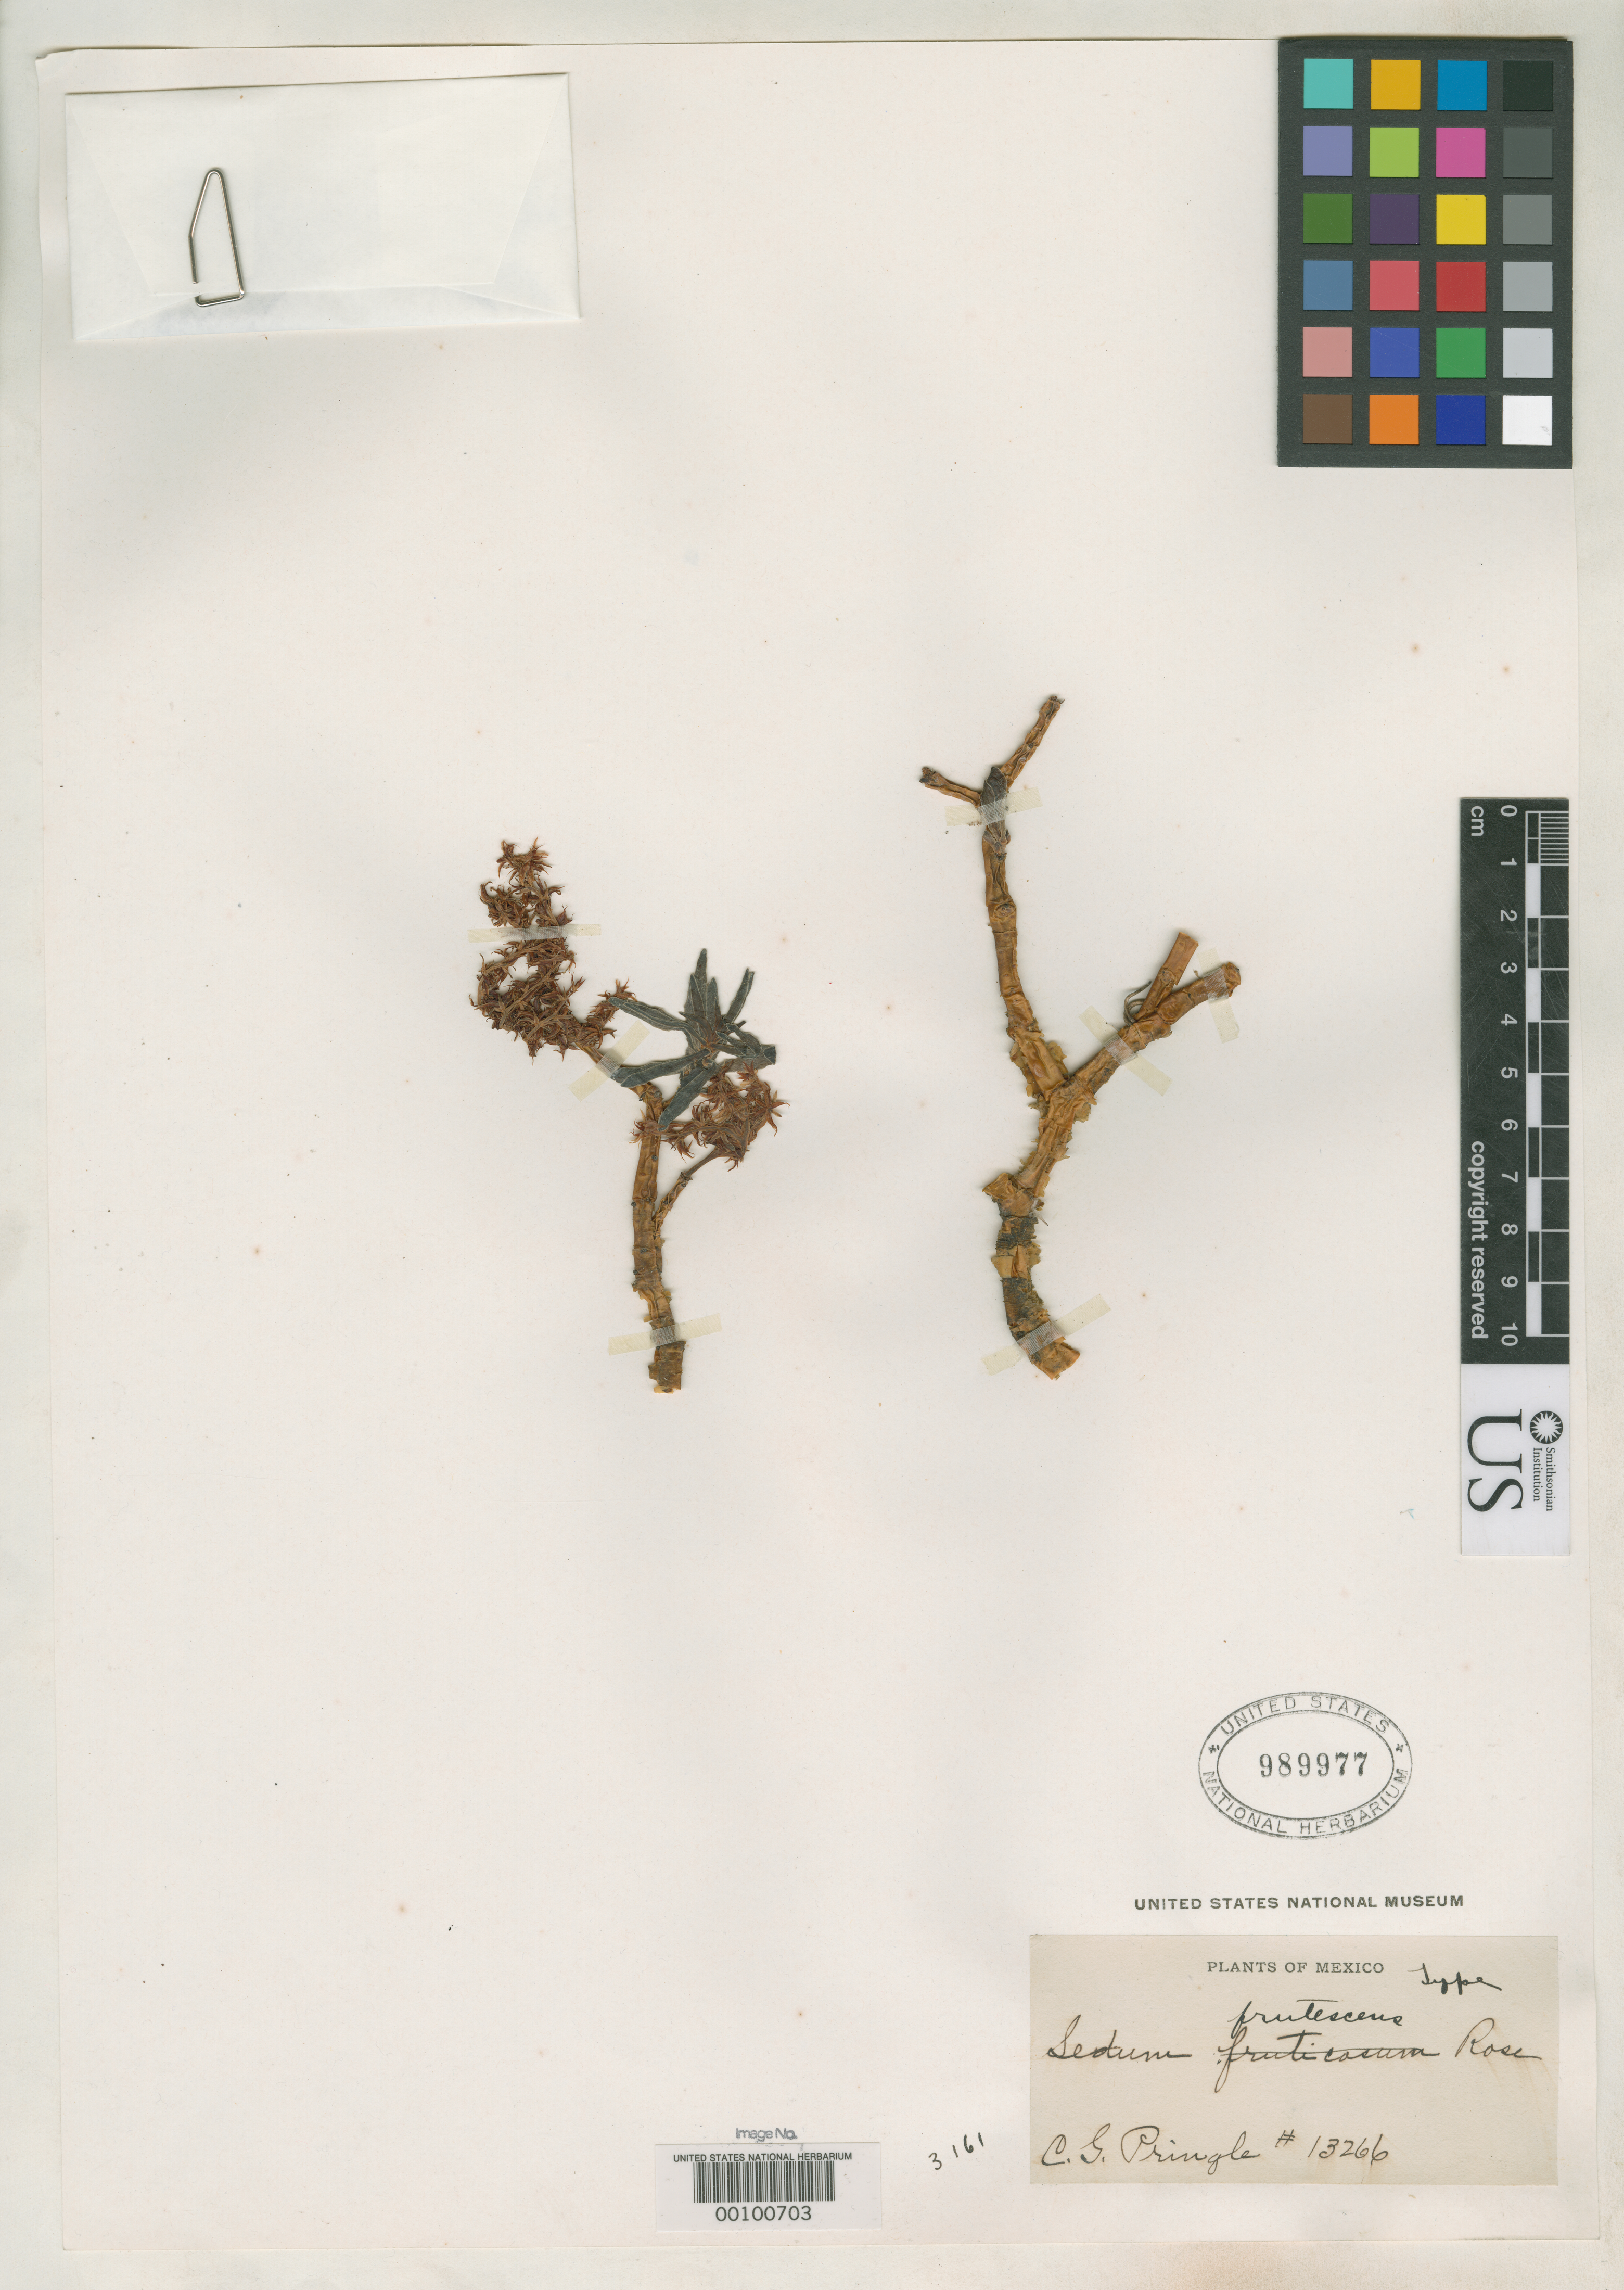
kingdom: Plantae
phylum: Tracheophyta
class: Magnoliopsida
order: Saxifragales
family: Crassulaceae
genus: Sedum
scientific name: Sedum frutescens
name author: Rose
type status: Isotype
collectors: C. G. Pringle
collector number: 13266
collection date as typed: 05 Jun 1904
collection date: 1904-06-05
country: Mexico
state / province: Morelos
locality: Above Cuernavaca.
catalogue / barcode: US 989977